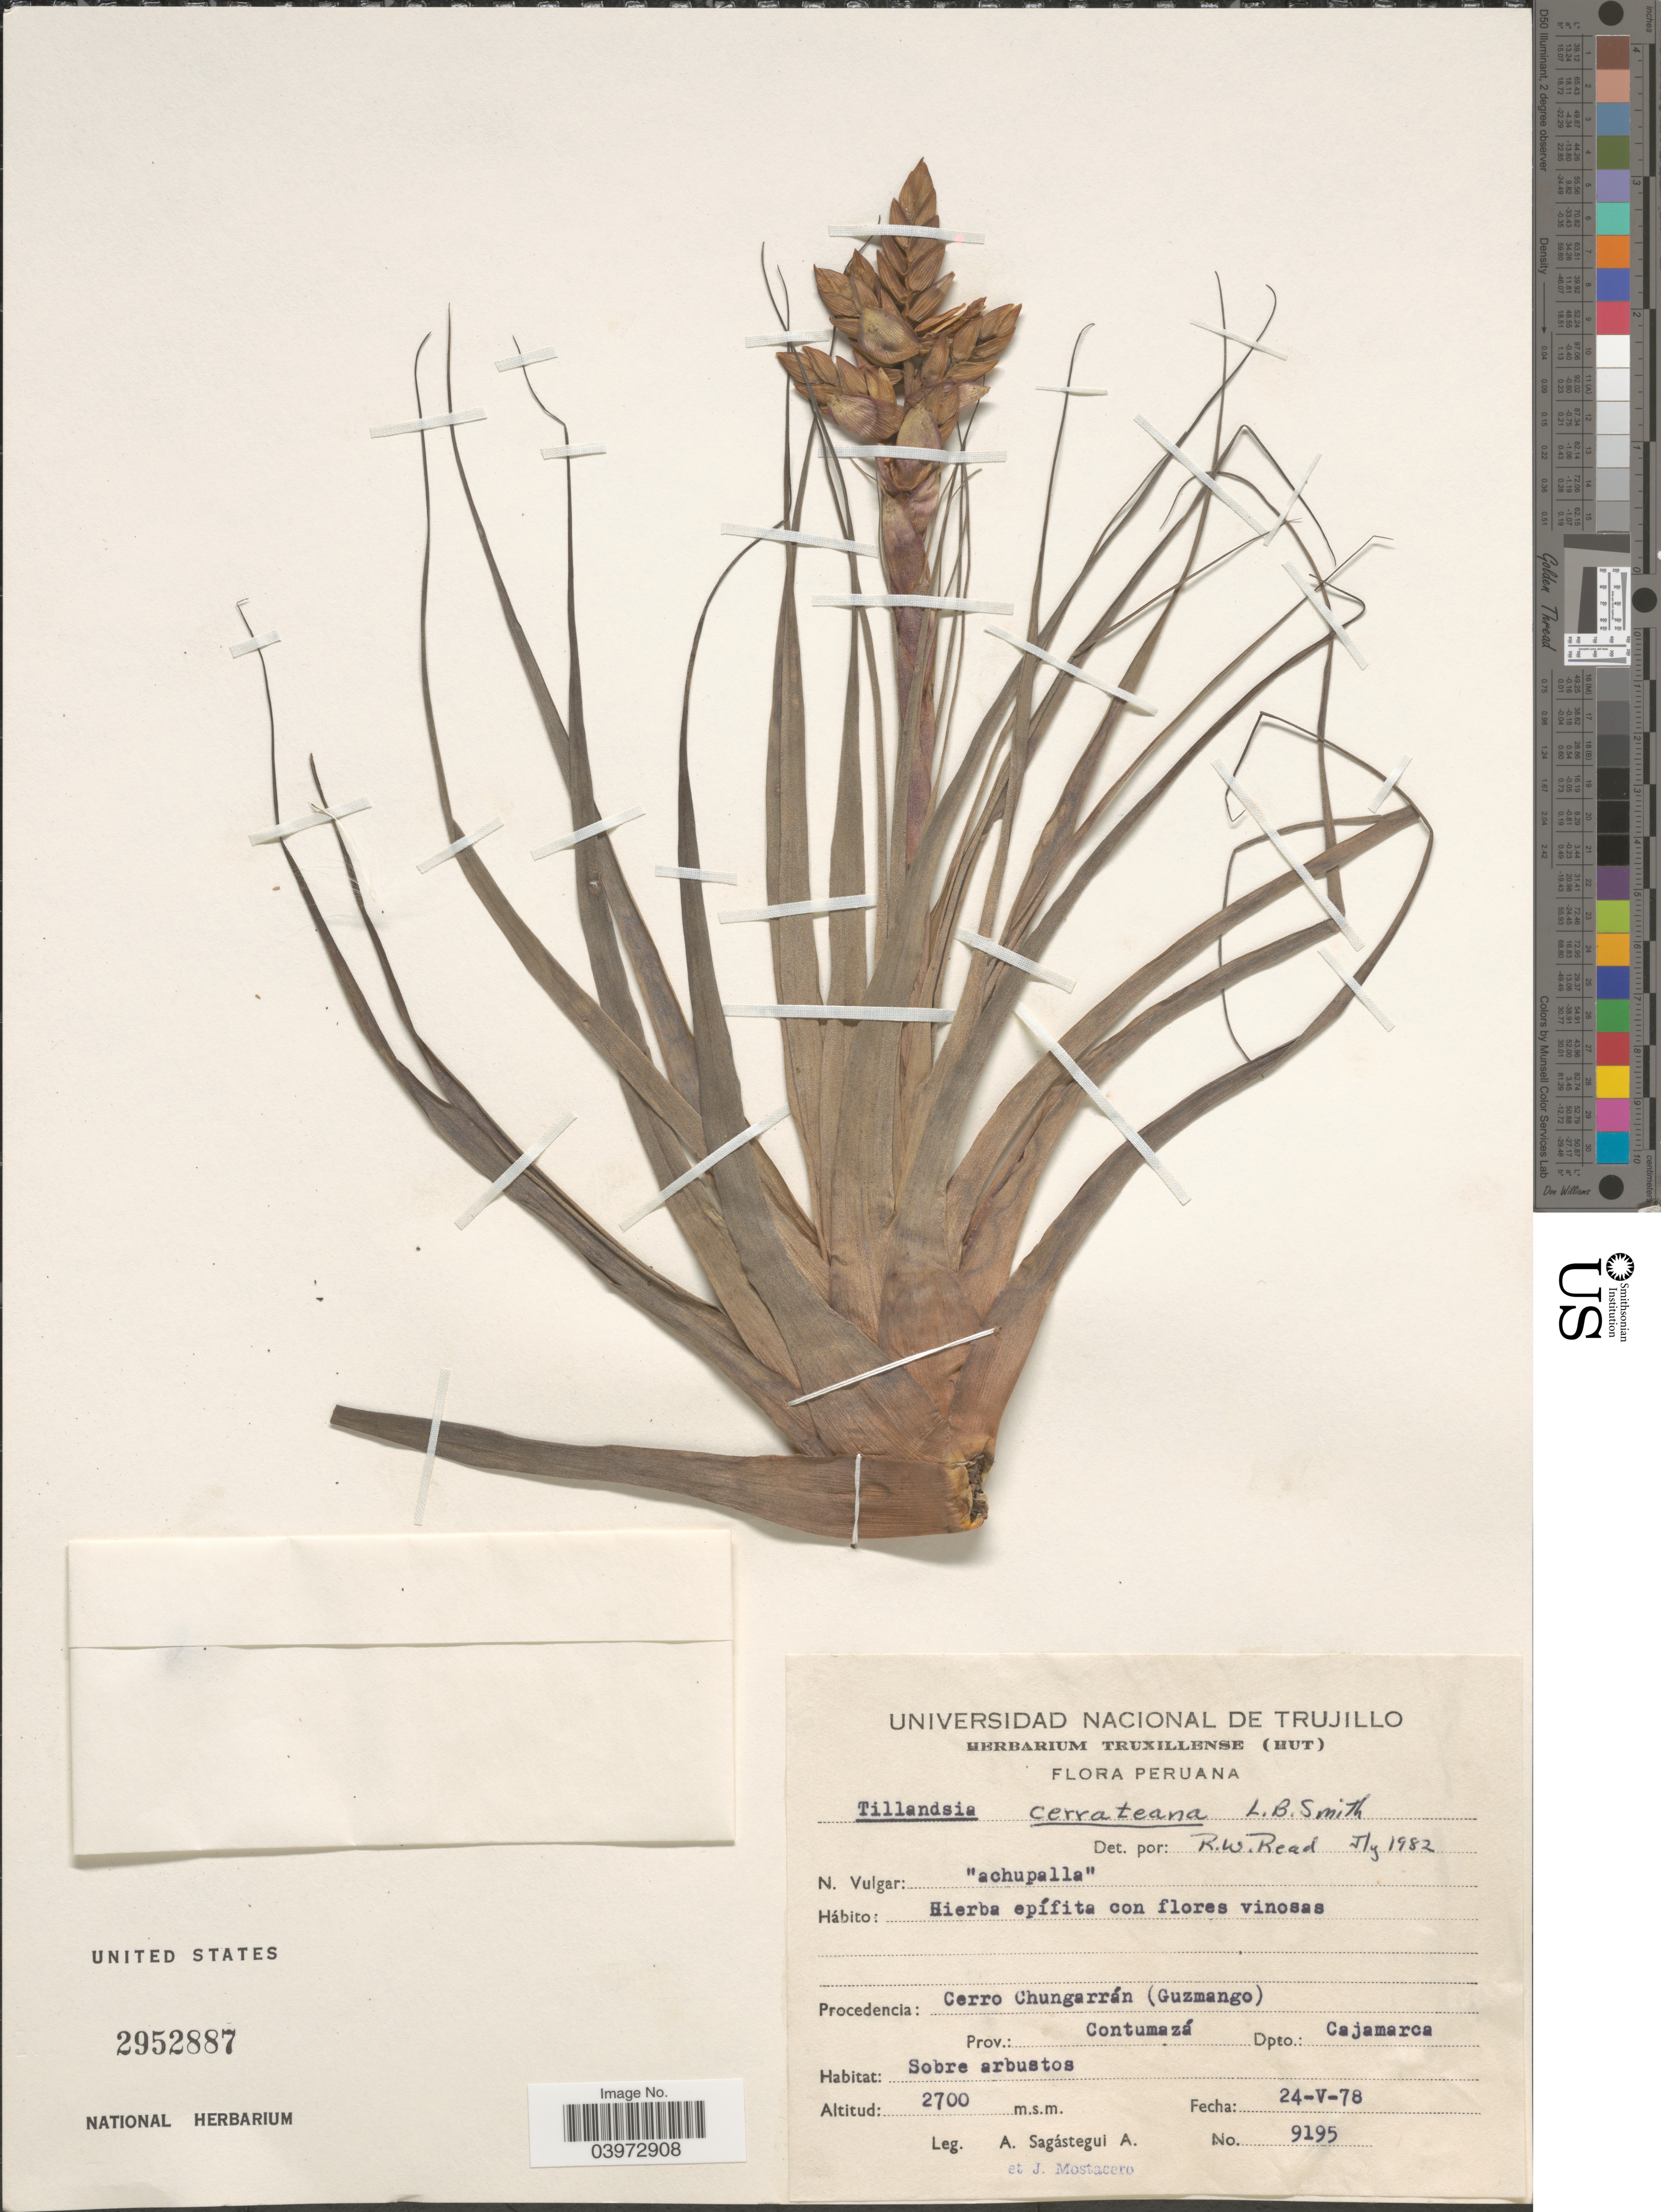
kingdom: Plantae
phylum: Tracheophyta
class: Liliopsida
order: Poales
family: Bromeliaceae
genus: Tillandsia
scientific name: Tillandsia cerrateana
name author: L.B. Sm.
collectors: A. Sagástegui A. & J. Mostacero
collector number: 9195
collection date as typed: Transcribed d/m/y: 24/5/78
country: Peru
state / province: Cajamarca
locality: Cerro Chungarrán (Guzmango). Prov.: Contumazá. Dpto: Cajamarca.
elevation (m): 2700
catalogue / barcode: US 2952887